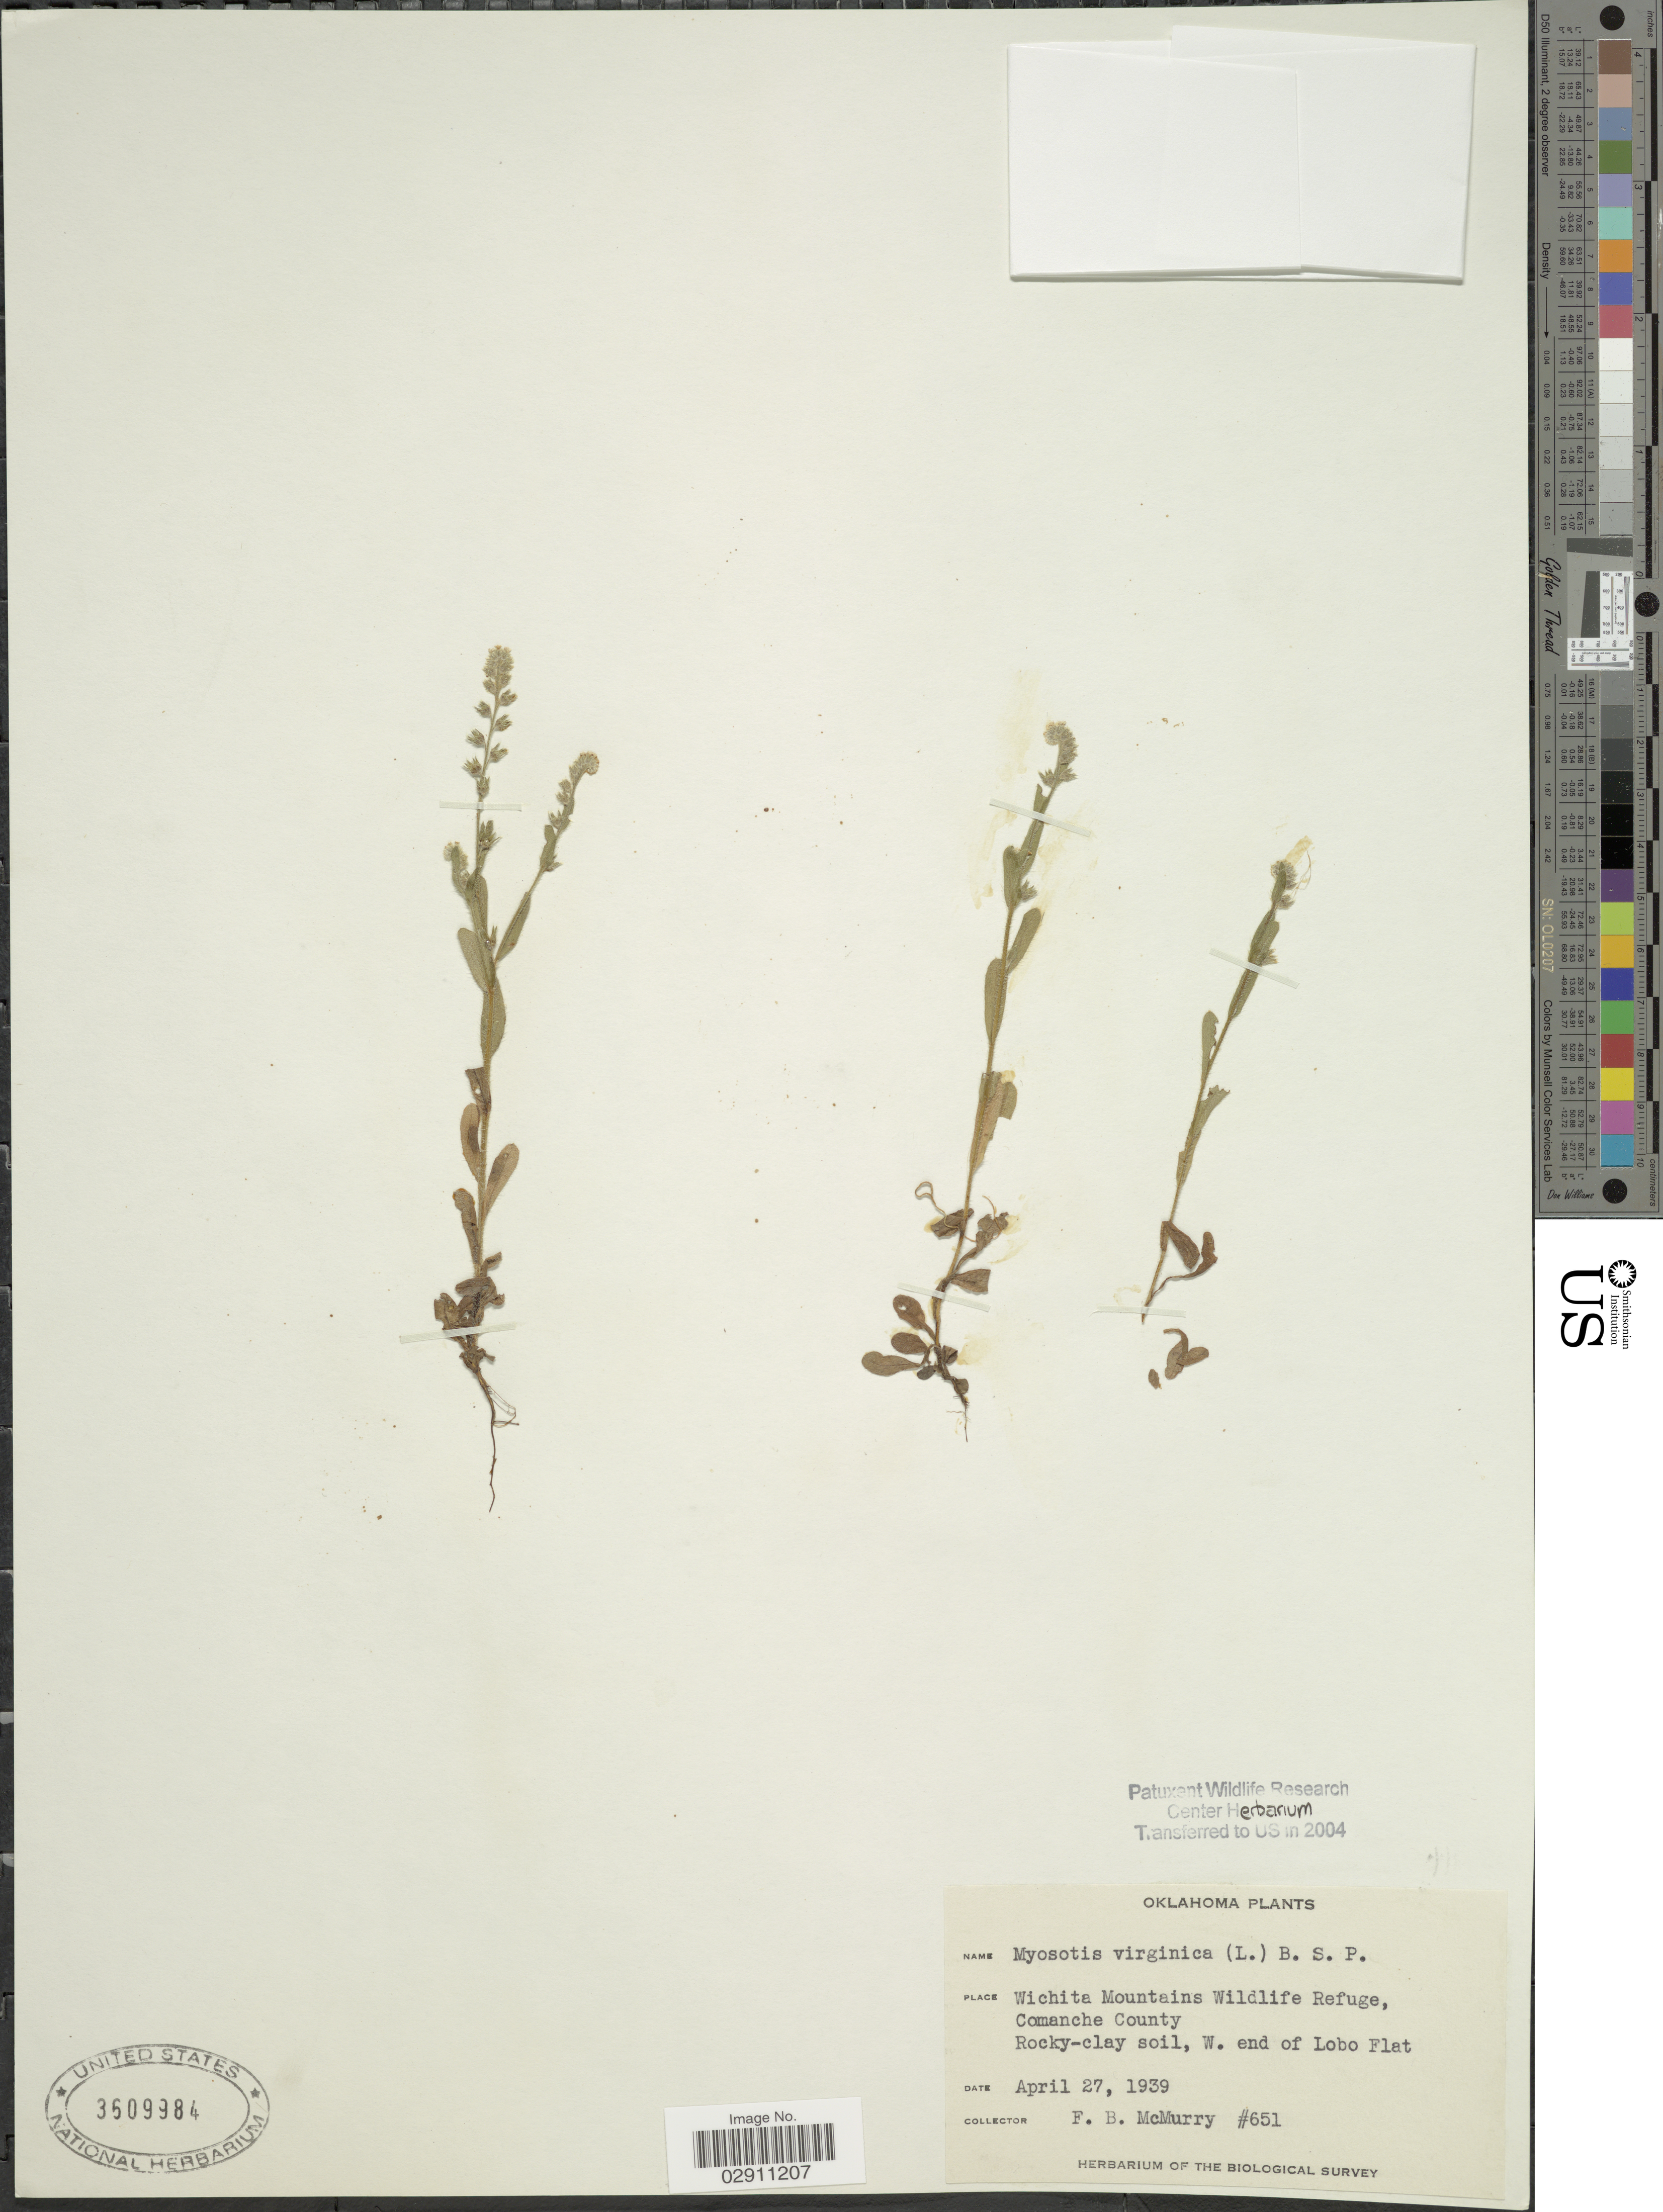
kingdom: Plantae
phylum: Tracheophyta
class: Magnoliopsida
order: Boraginales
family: Boraginaceae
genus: Myosotis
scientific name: Myosotis verna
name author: Nutt.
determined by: Goldman, Doug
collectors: F. B. McMurry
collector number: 651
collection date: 1939-04-27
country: United States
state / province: Oklahoma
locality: Wichita Mountains Wildlife Refuge, Comanche County, Rocky-clay soil, W. end of Lobo Flat.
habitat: Rocky-clay soil.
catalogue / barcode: US 3609984